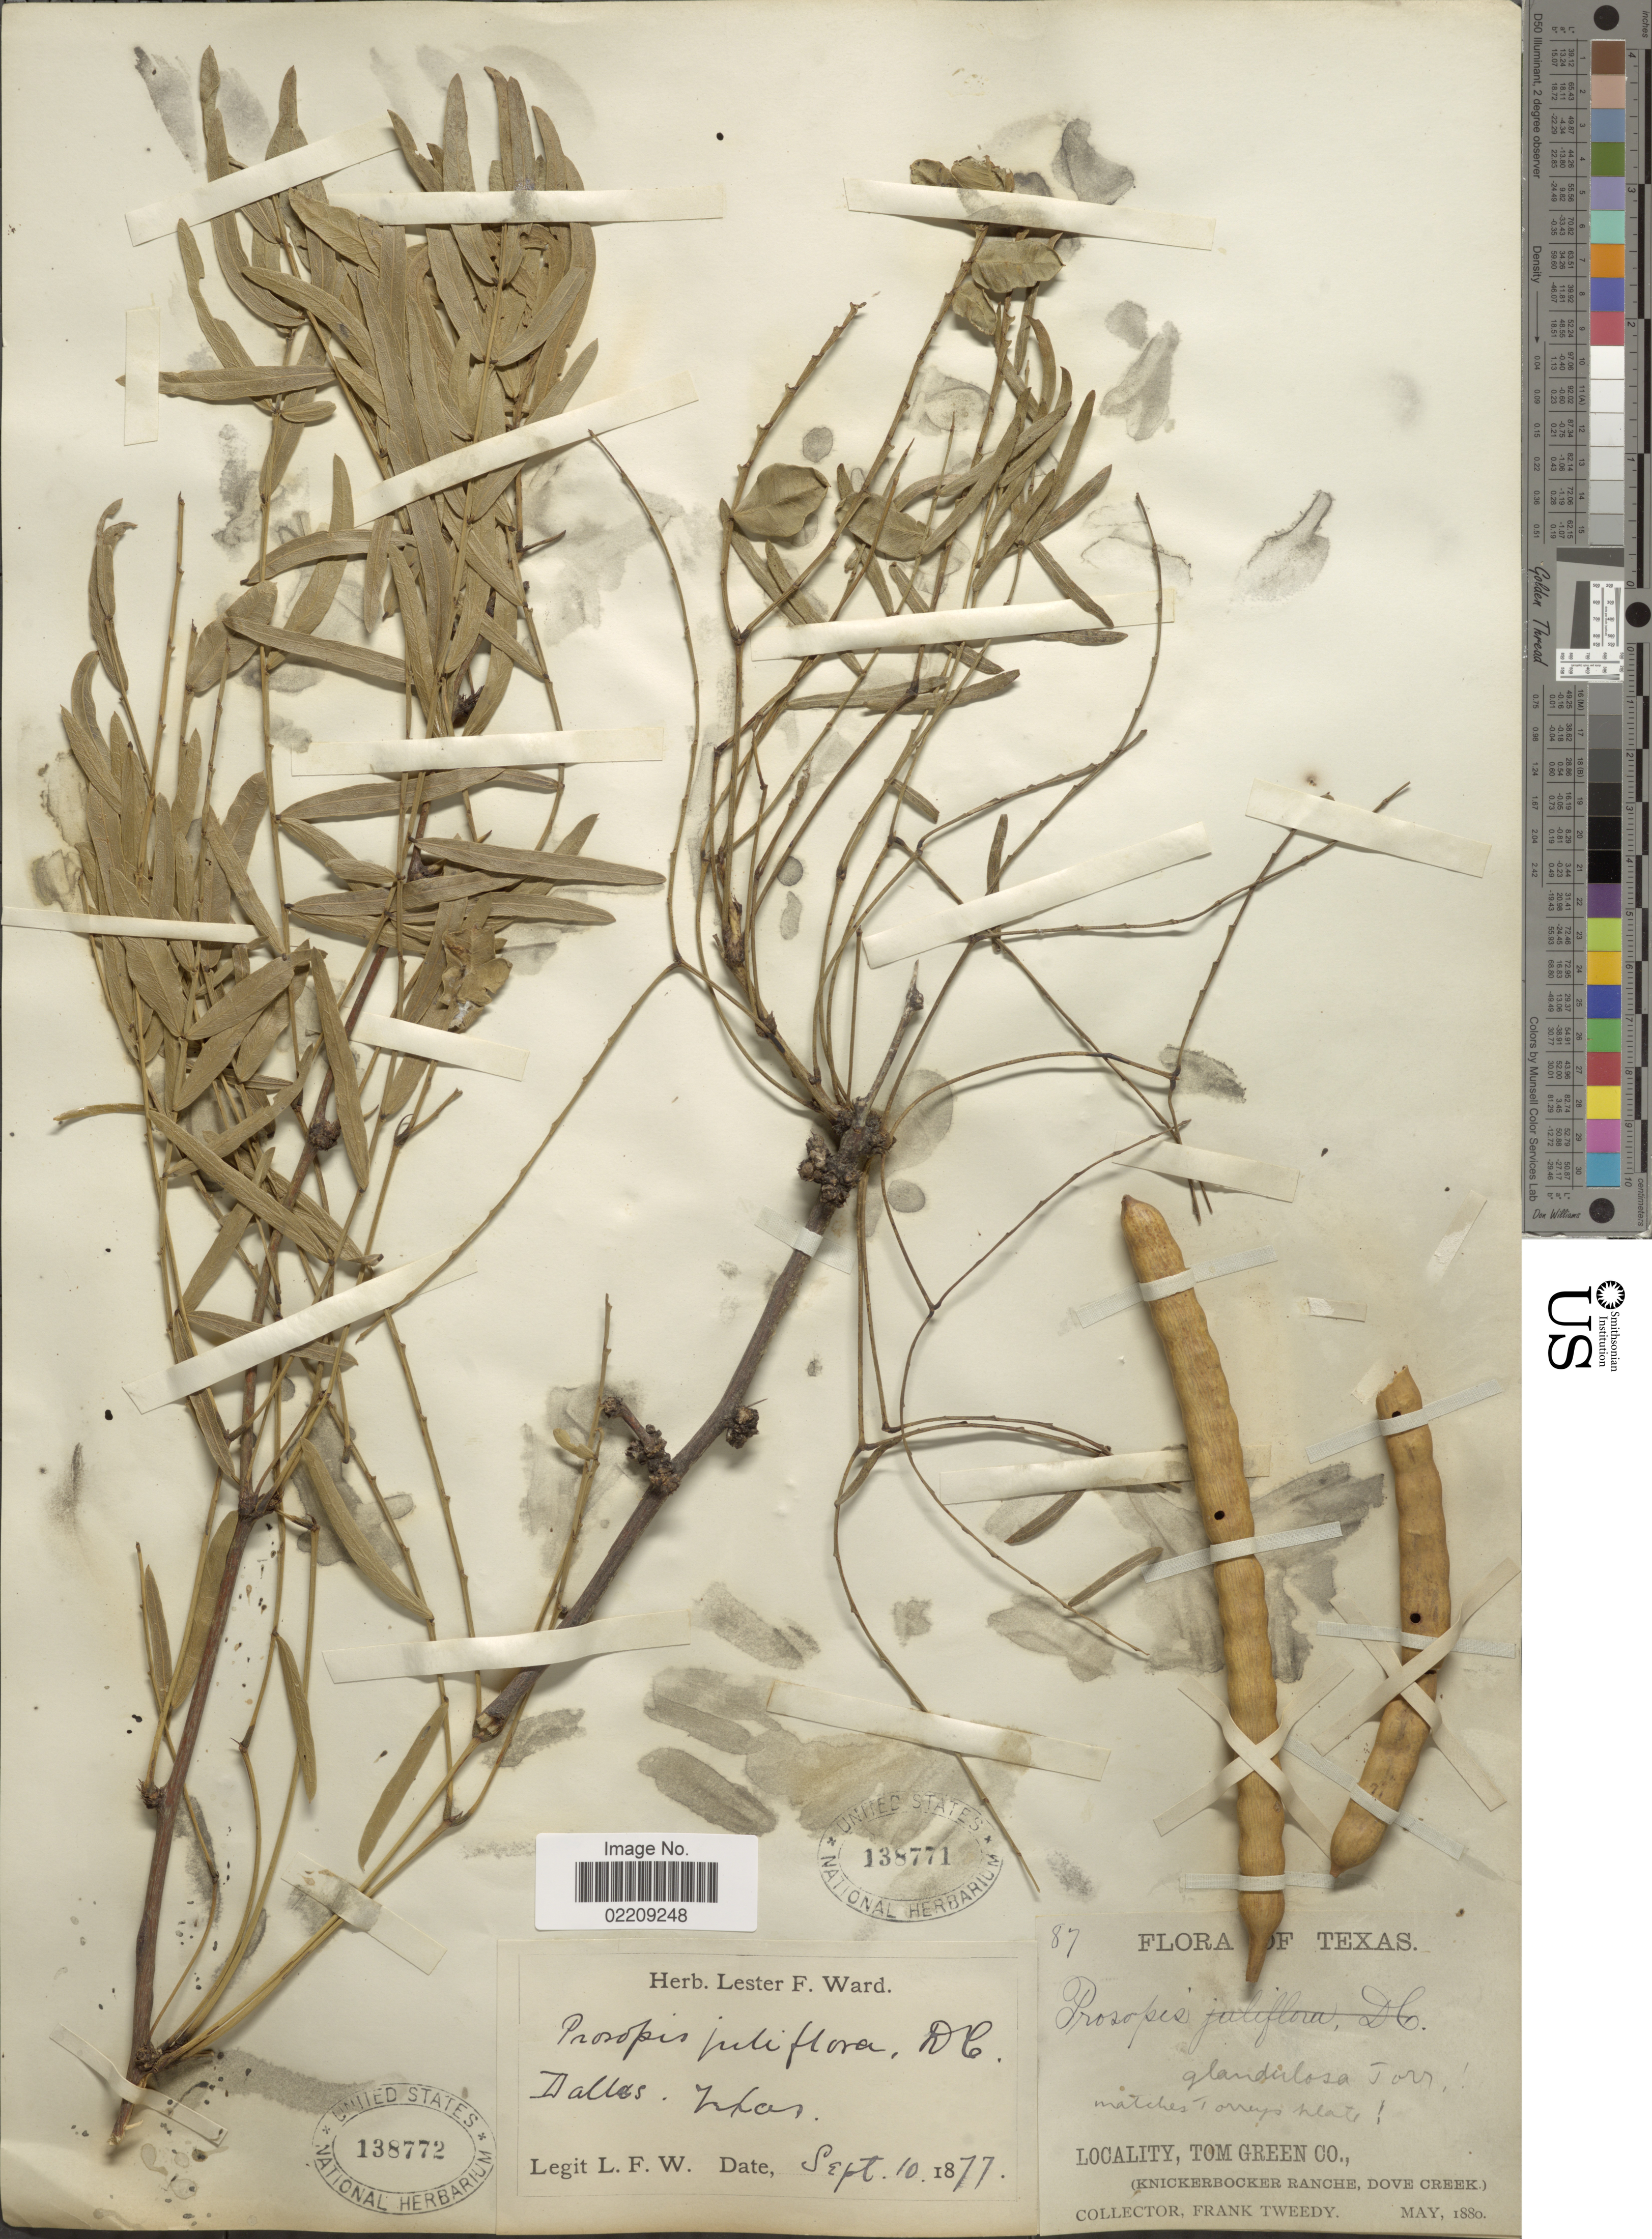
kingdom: Plantae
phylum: Tracheophyta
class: Magnoliopsida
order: Fabales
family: Fabaceae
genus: Neltuma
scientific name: Neltuma glandulosa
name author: (Torr.) Britton & Rose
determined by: Strong, Mark T., (BOT), Smithsonian Institution - National Museum of Natural History (UNITED STATES)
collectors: F. Tweedy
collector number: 87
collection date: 1880-05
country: United States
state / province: Texas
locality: Tom Green Co., (Kinickerbocker Ranche, Dove Creek)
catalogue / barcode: US 138771-2